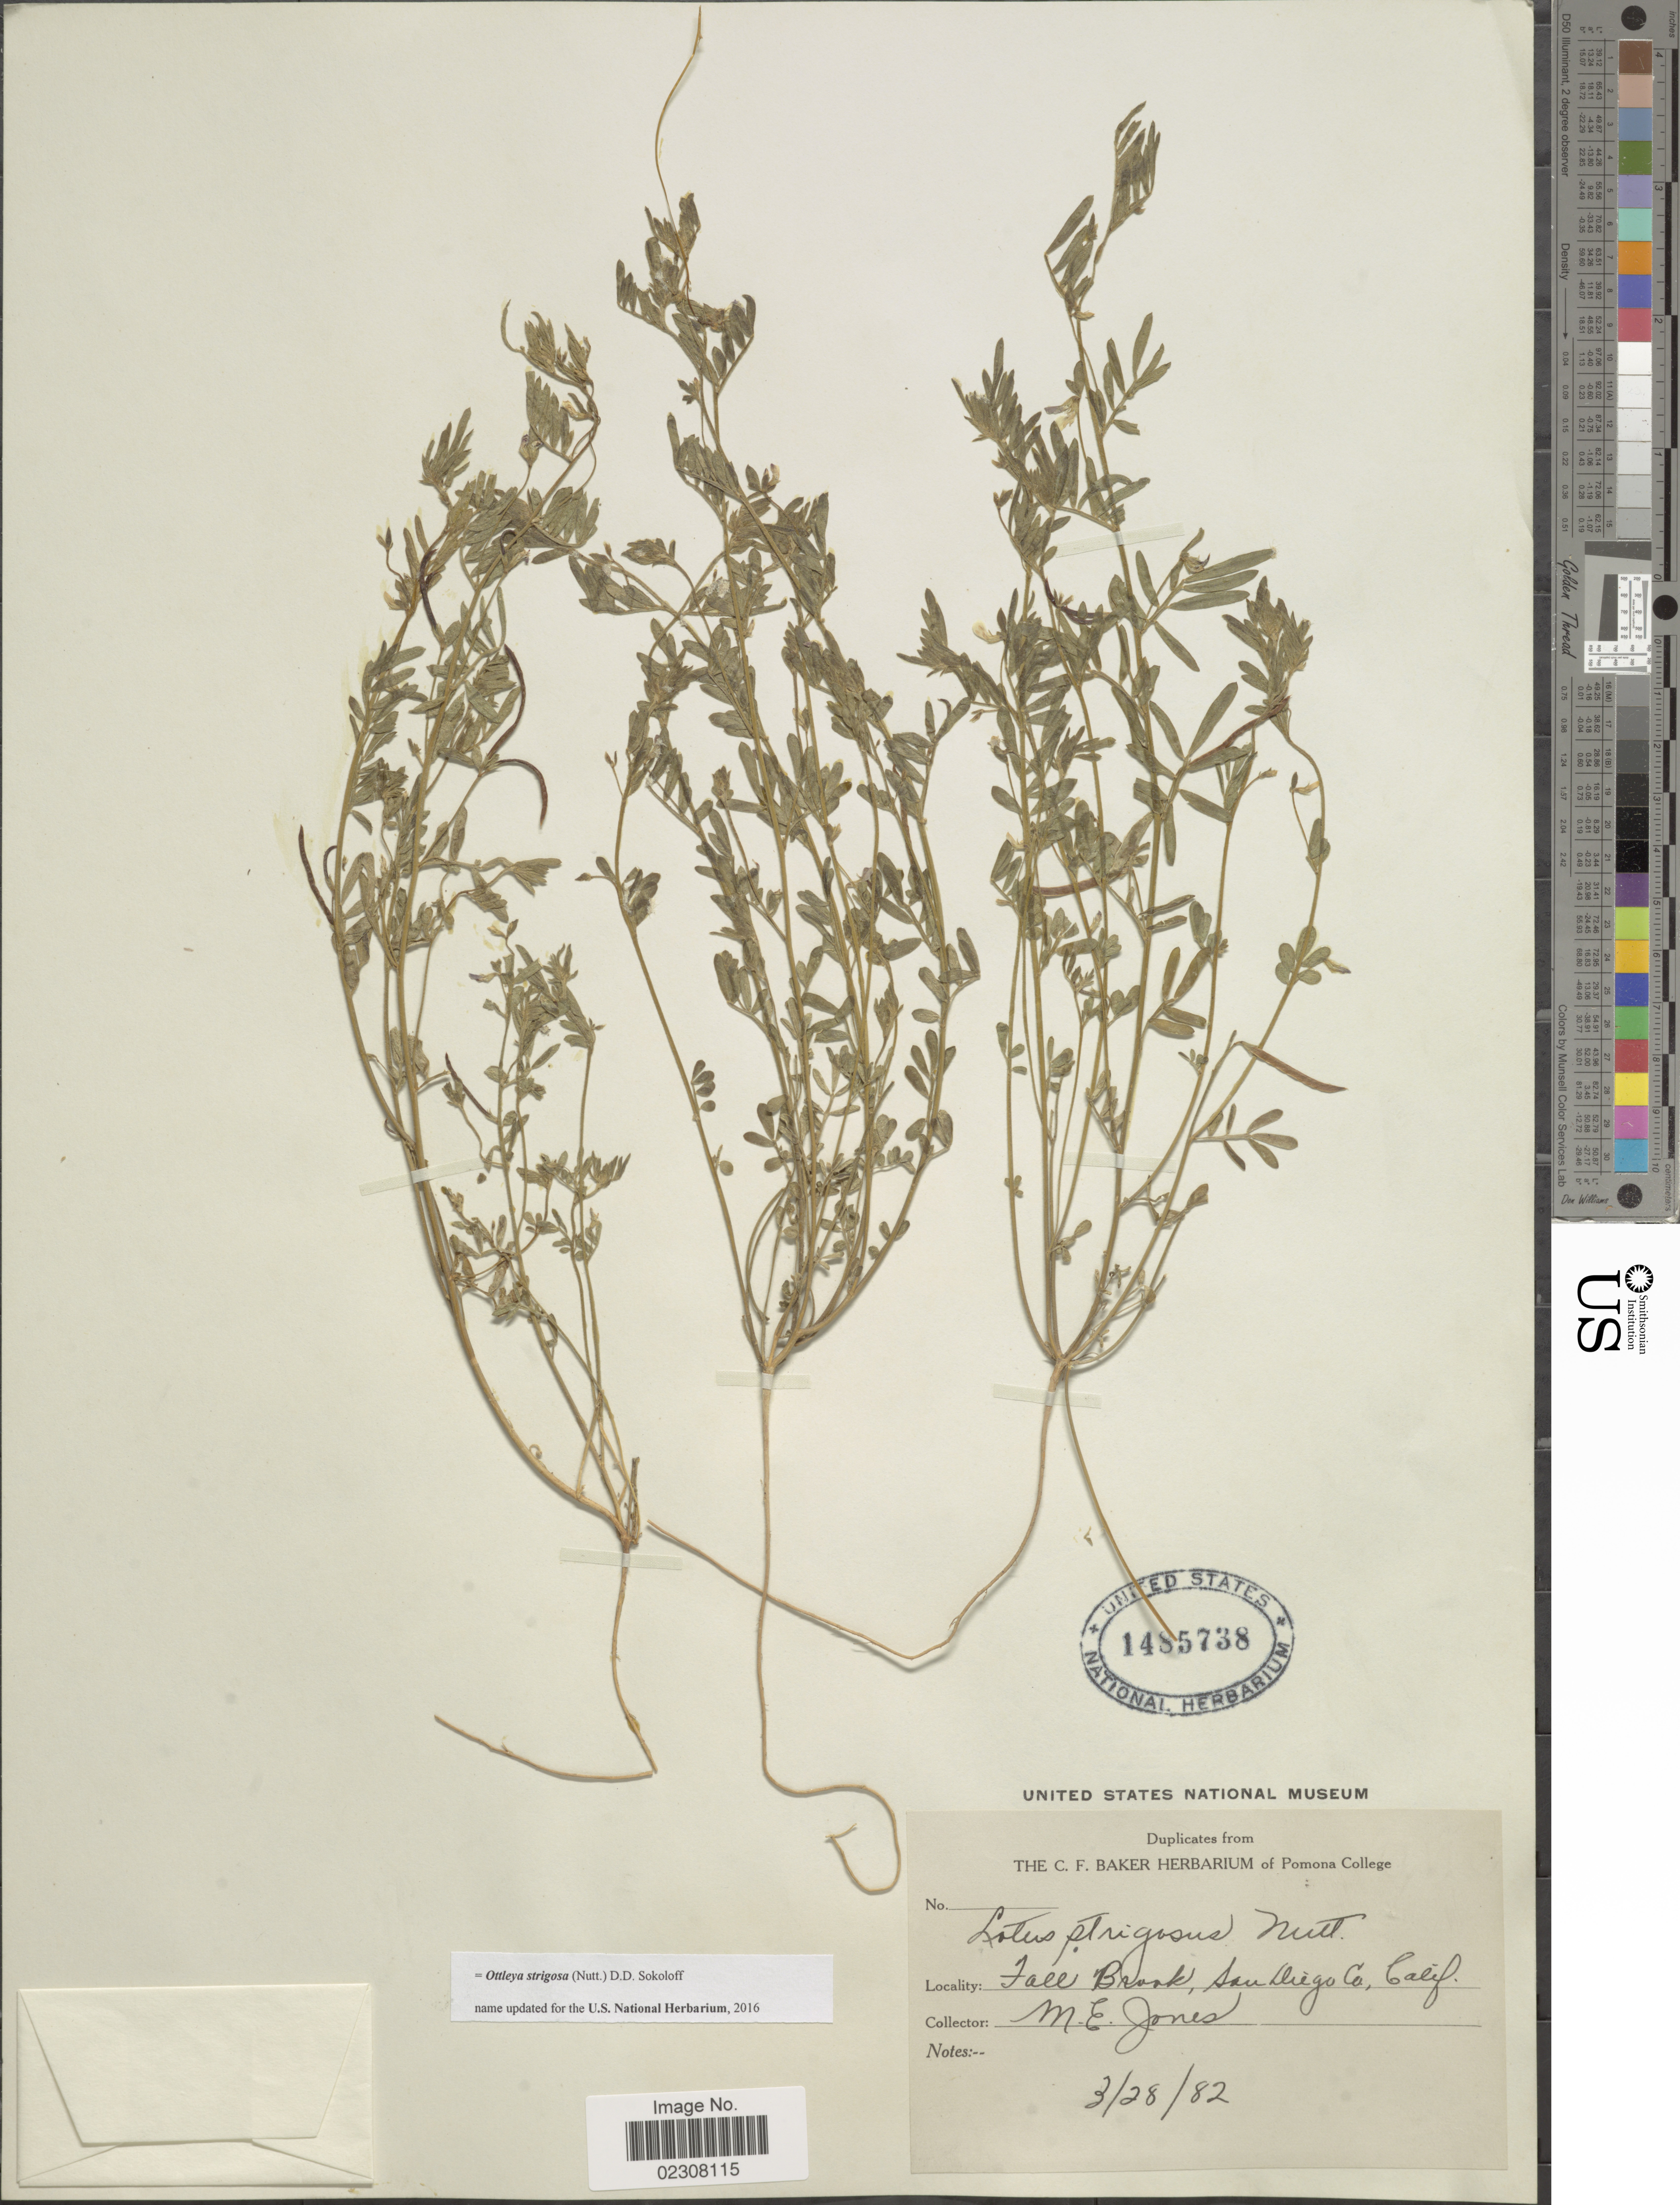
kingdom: Plantae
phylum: Tracheophyta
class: Magnoliopsida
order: Fabales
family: Fabaceae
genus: Ottleya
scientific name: Ottleya strigosa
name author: (Nutt.) D.D. Sokoloff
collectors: M. E. Jones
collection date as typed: Transcribed d/m/y: 28/3/82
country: United States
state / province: California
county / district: San Diego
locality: Fall Brook, San Diego Co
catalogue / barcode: US 1485738